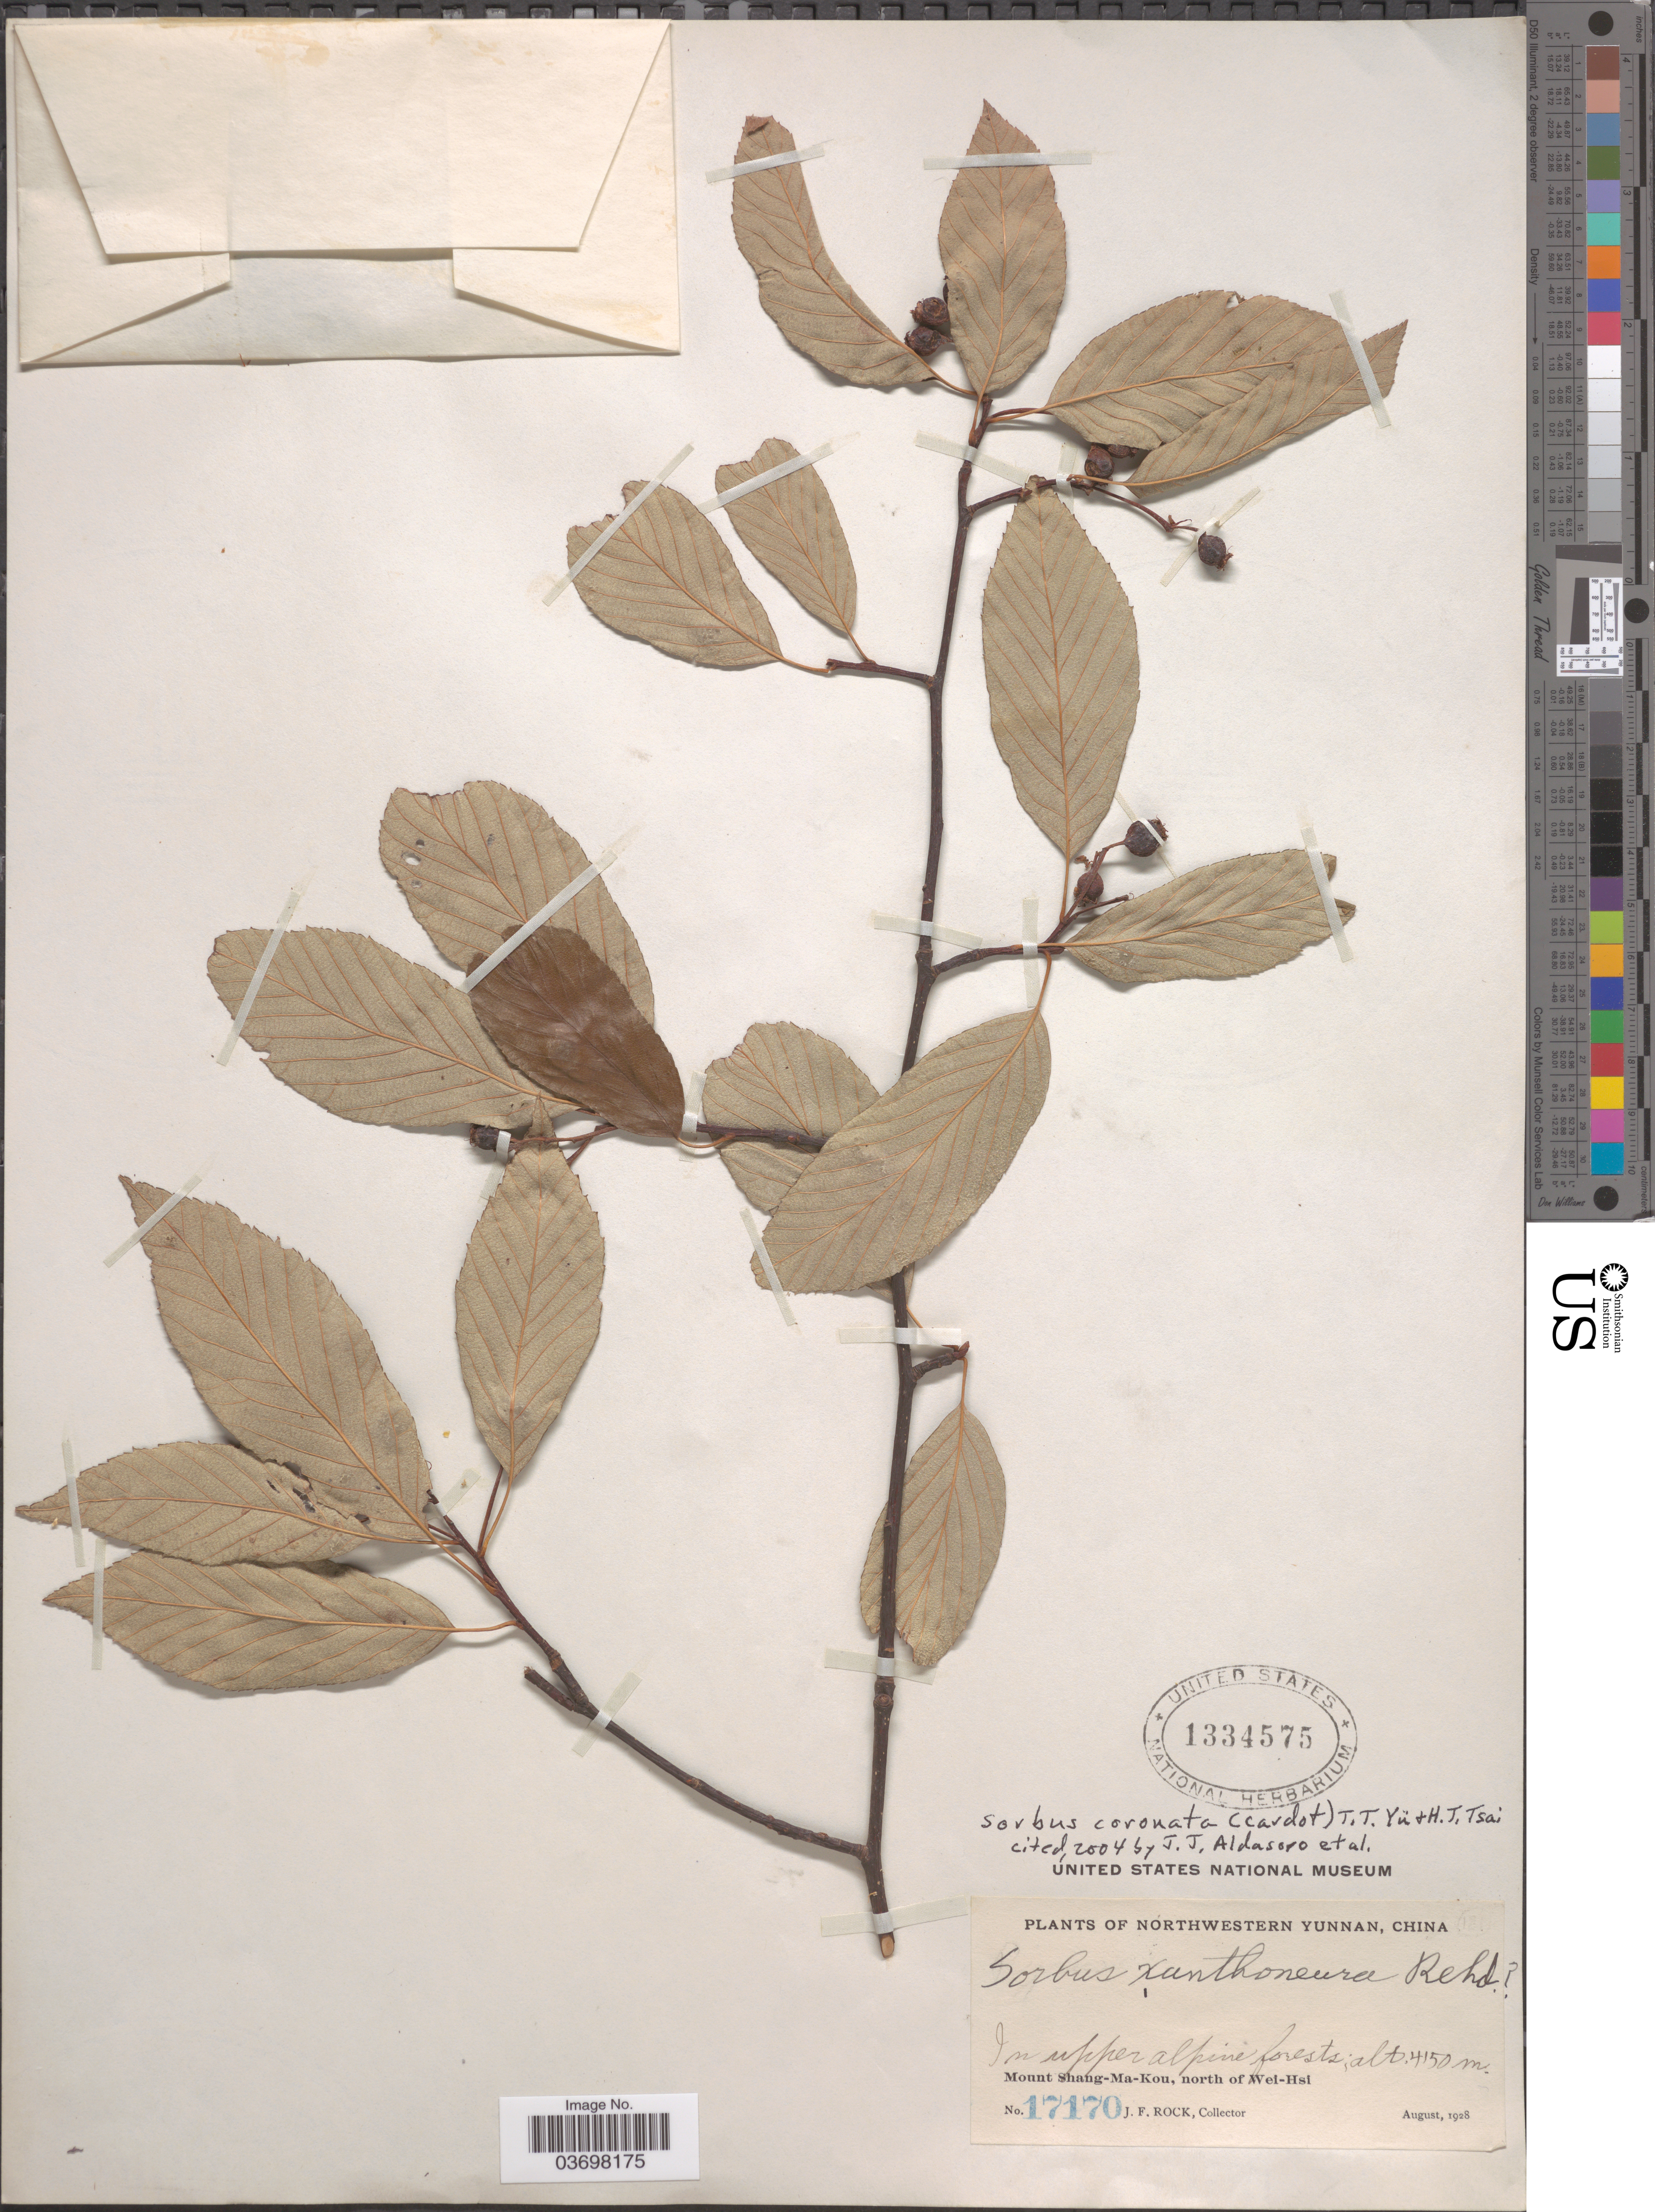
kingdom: Plantae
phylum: Tracheophyta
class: Magnoliopsida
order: Rosales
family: Rosaceae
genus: Sorbus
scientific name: Sorbus coronata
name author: (Cardot) T.T. Yu & Tsai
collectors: J. Rock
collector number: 17170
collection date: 1928-08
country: China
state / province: Yunnan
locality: Northwestern Yunnan. Mount Shang-Ma-Kou, north of Wei-Hsi.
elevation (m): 4150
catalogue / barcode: US 1334575